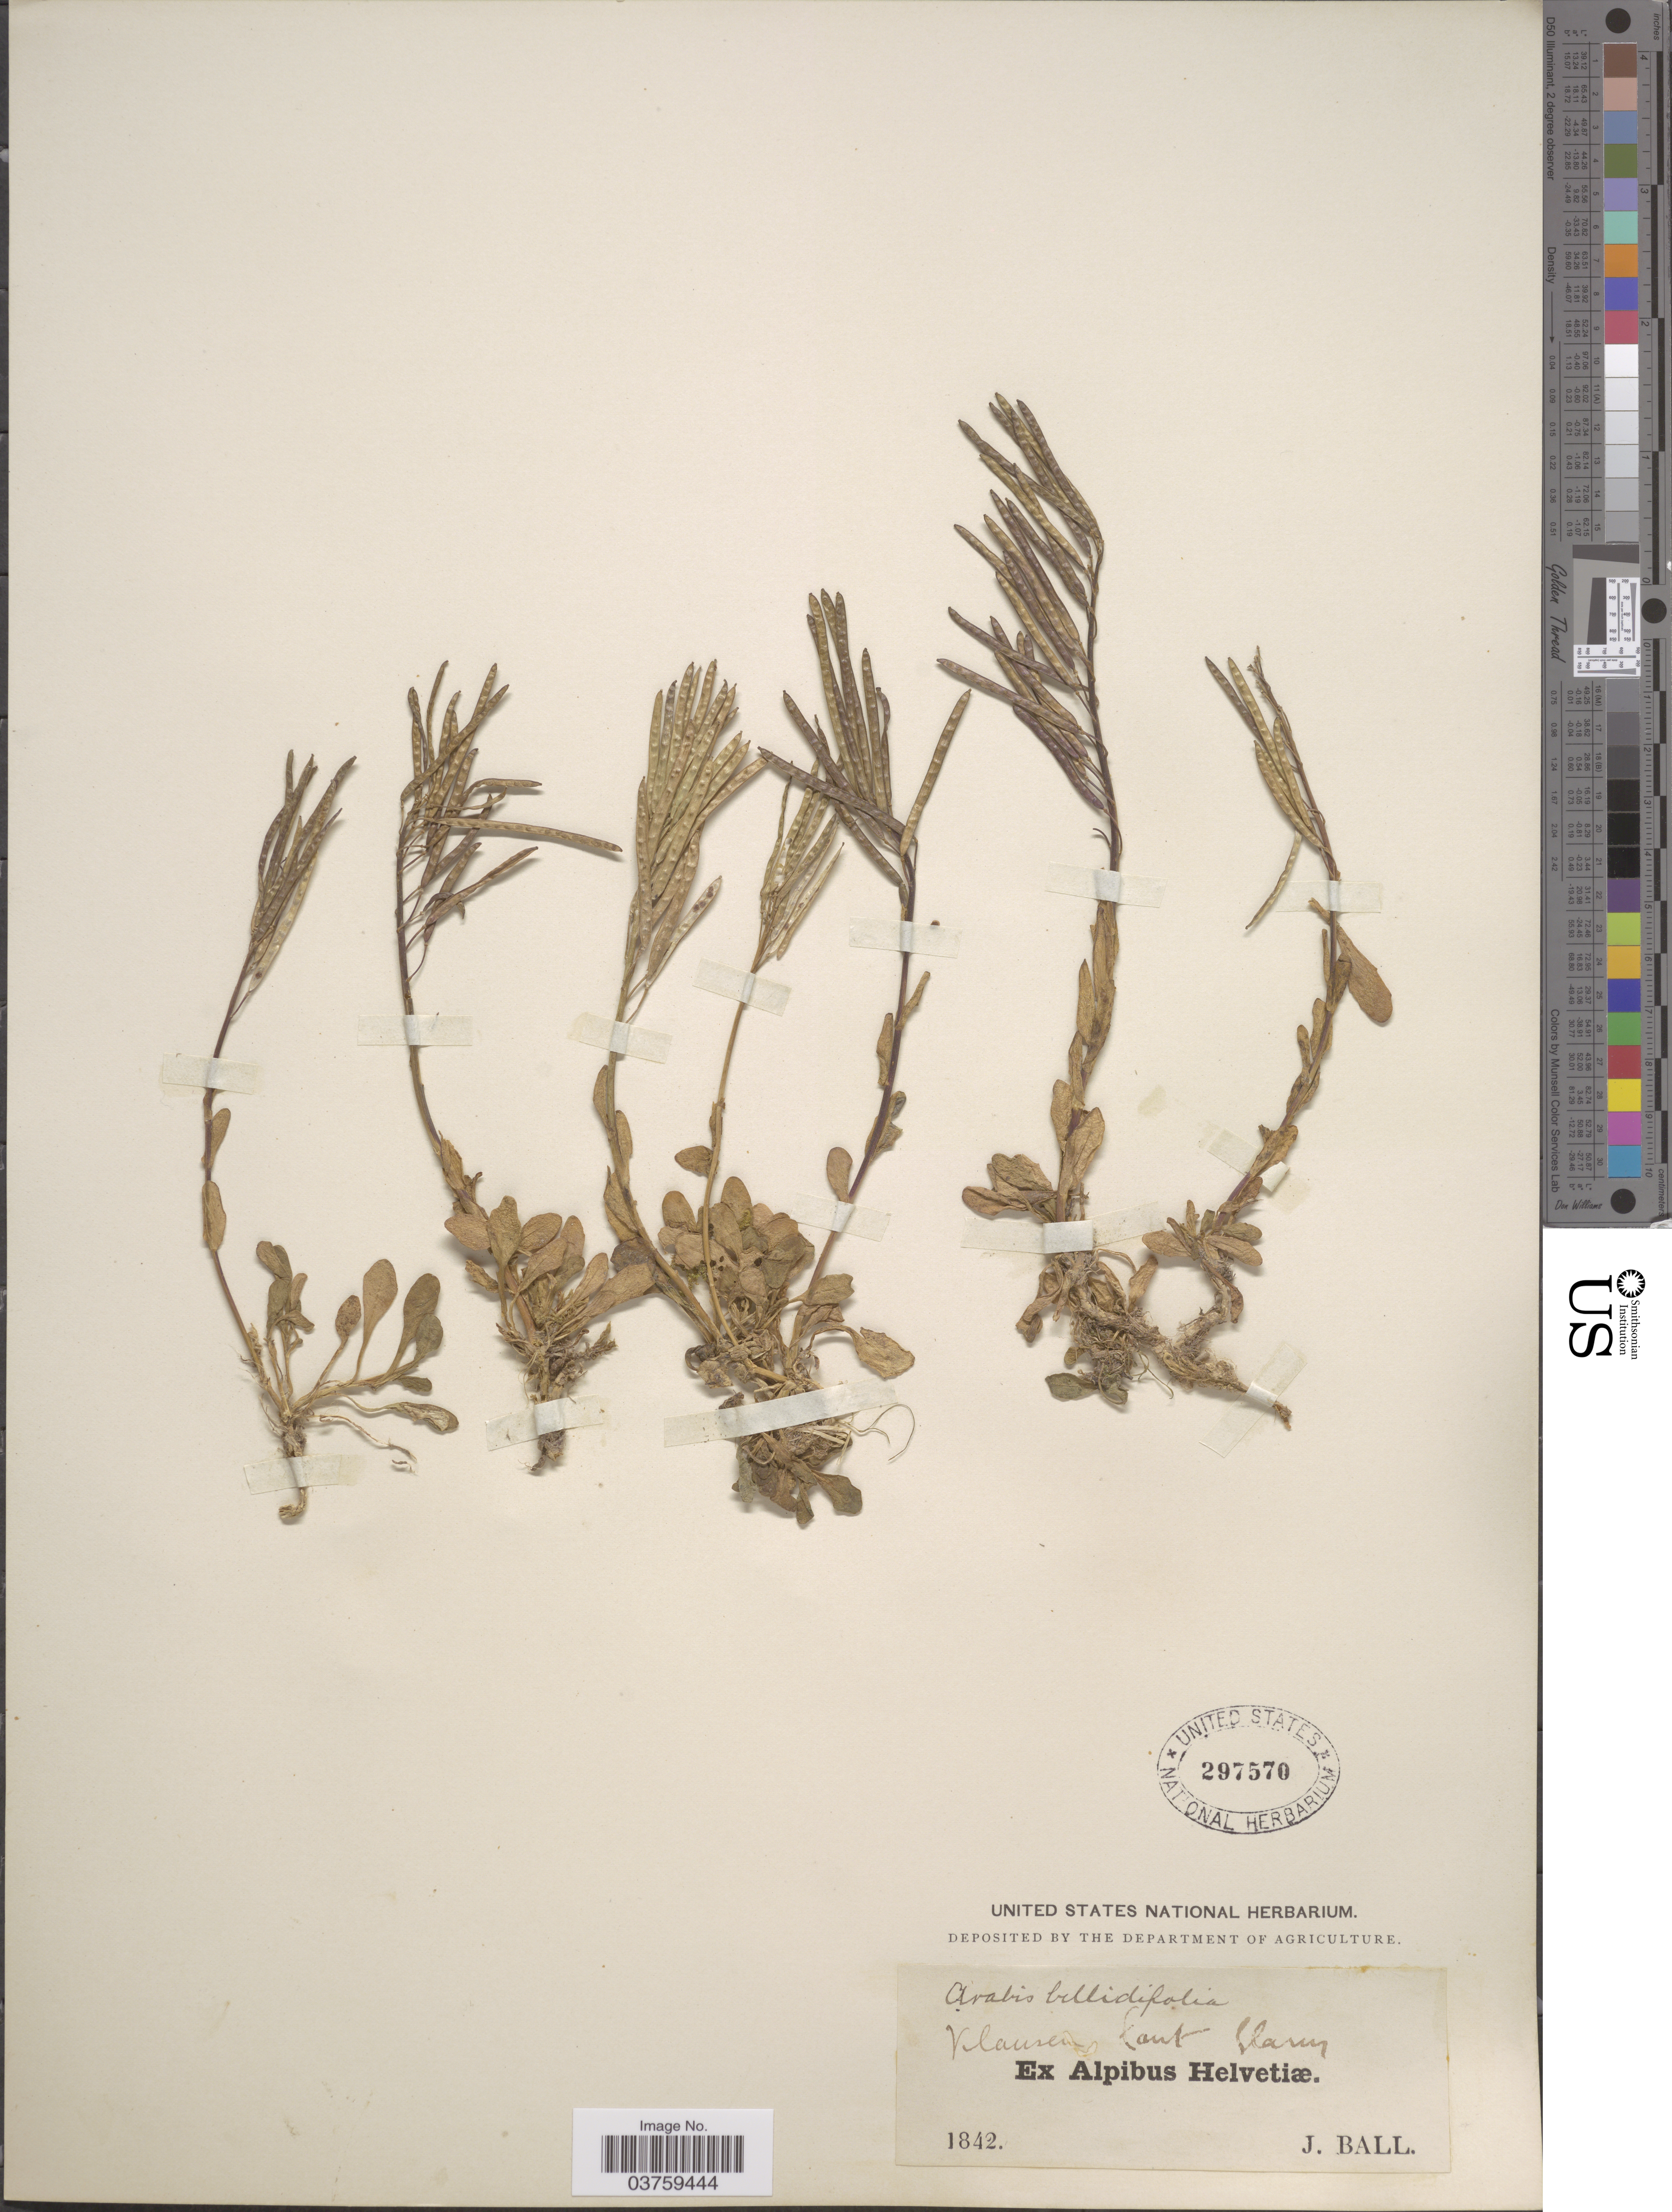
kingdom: Plantae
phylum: Tracheophyta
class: Magnoliopsida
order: Brassicales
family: Brassicaceae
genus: Arabis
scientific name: Arabis bellidifolia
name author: Crantz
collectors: J. Ball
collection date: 1842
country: Switzerland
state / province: Glarus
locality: Vilausen Cant Glarus. Ex Alpibus Helvetiæ.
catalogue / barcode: US 297510